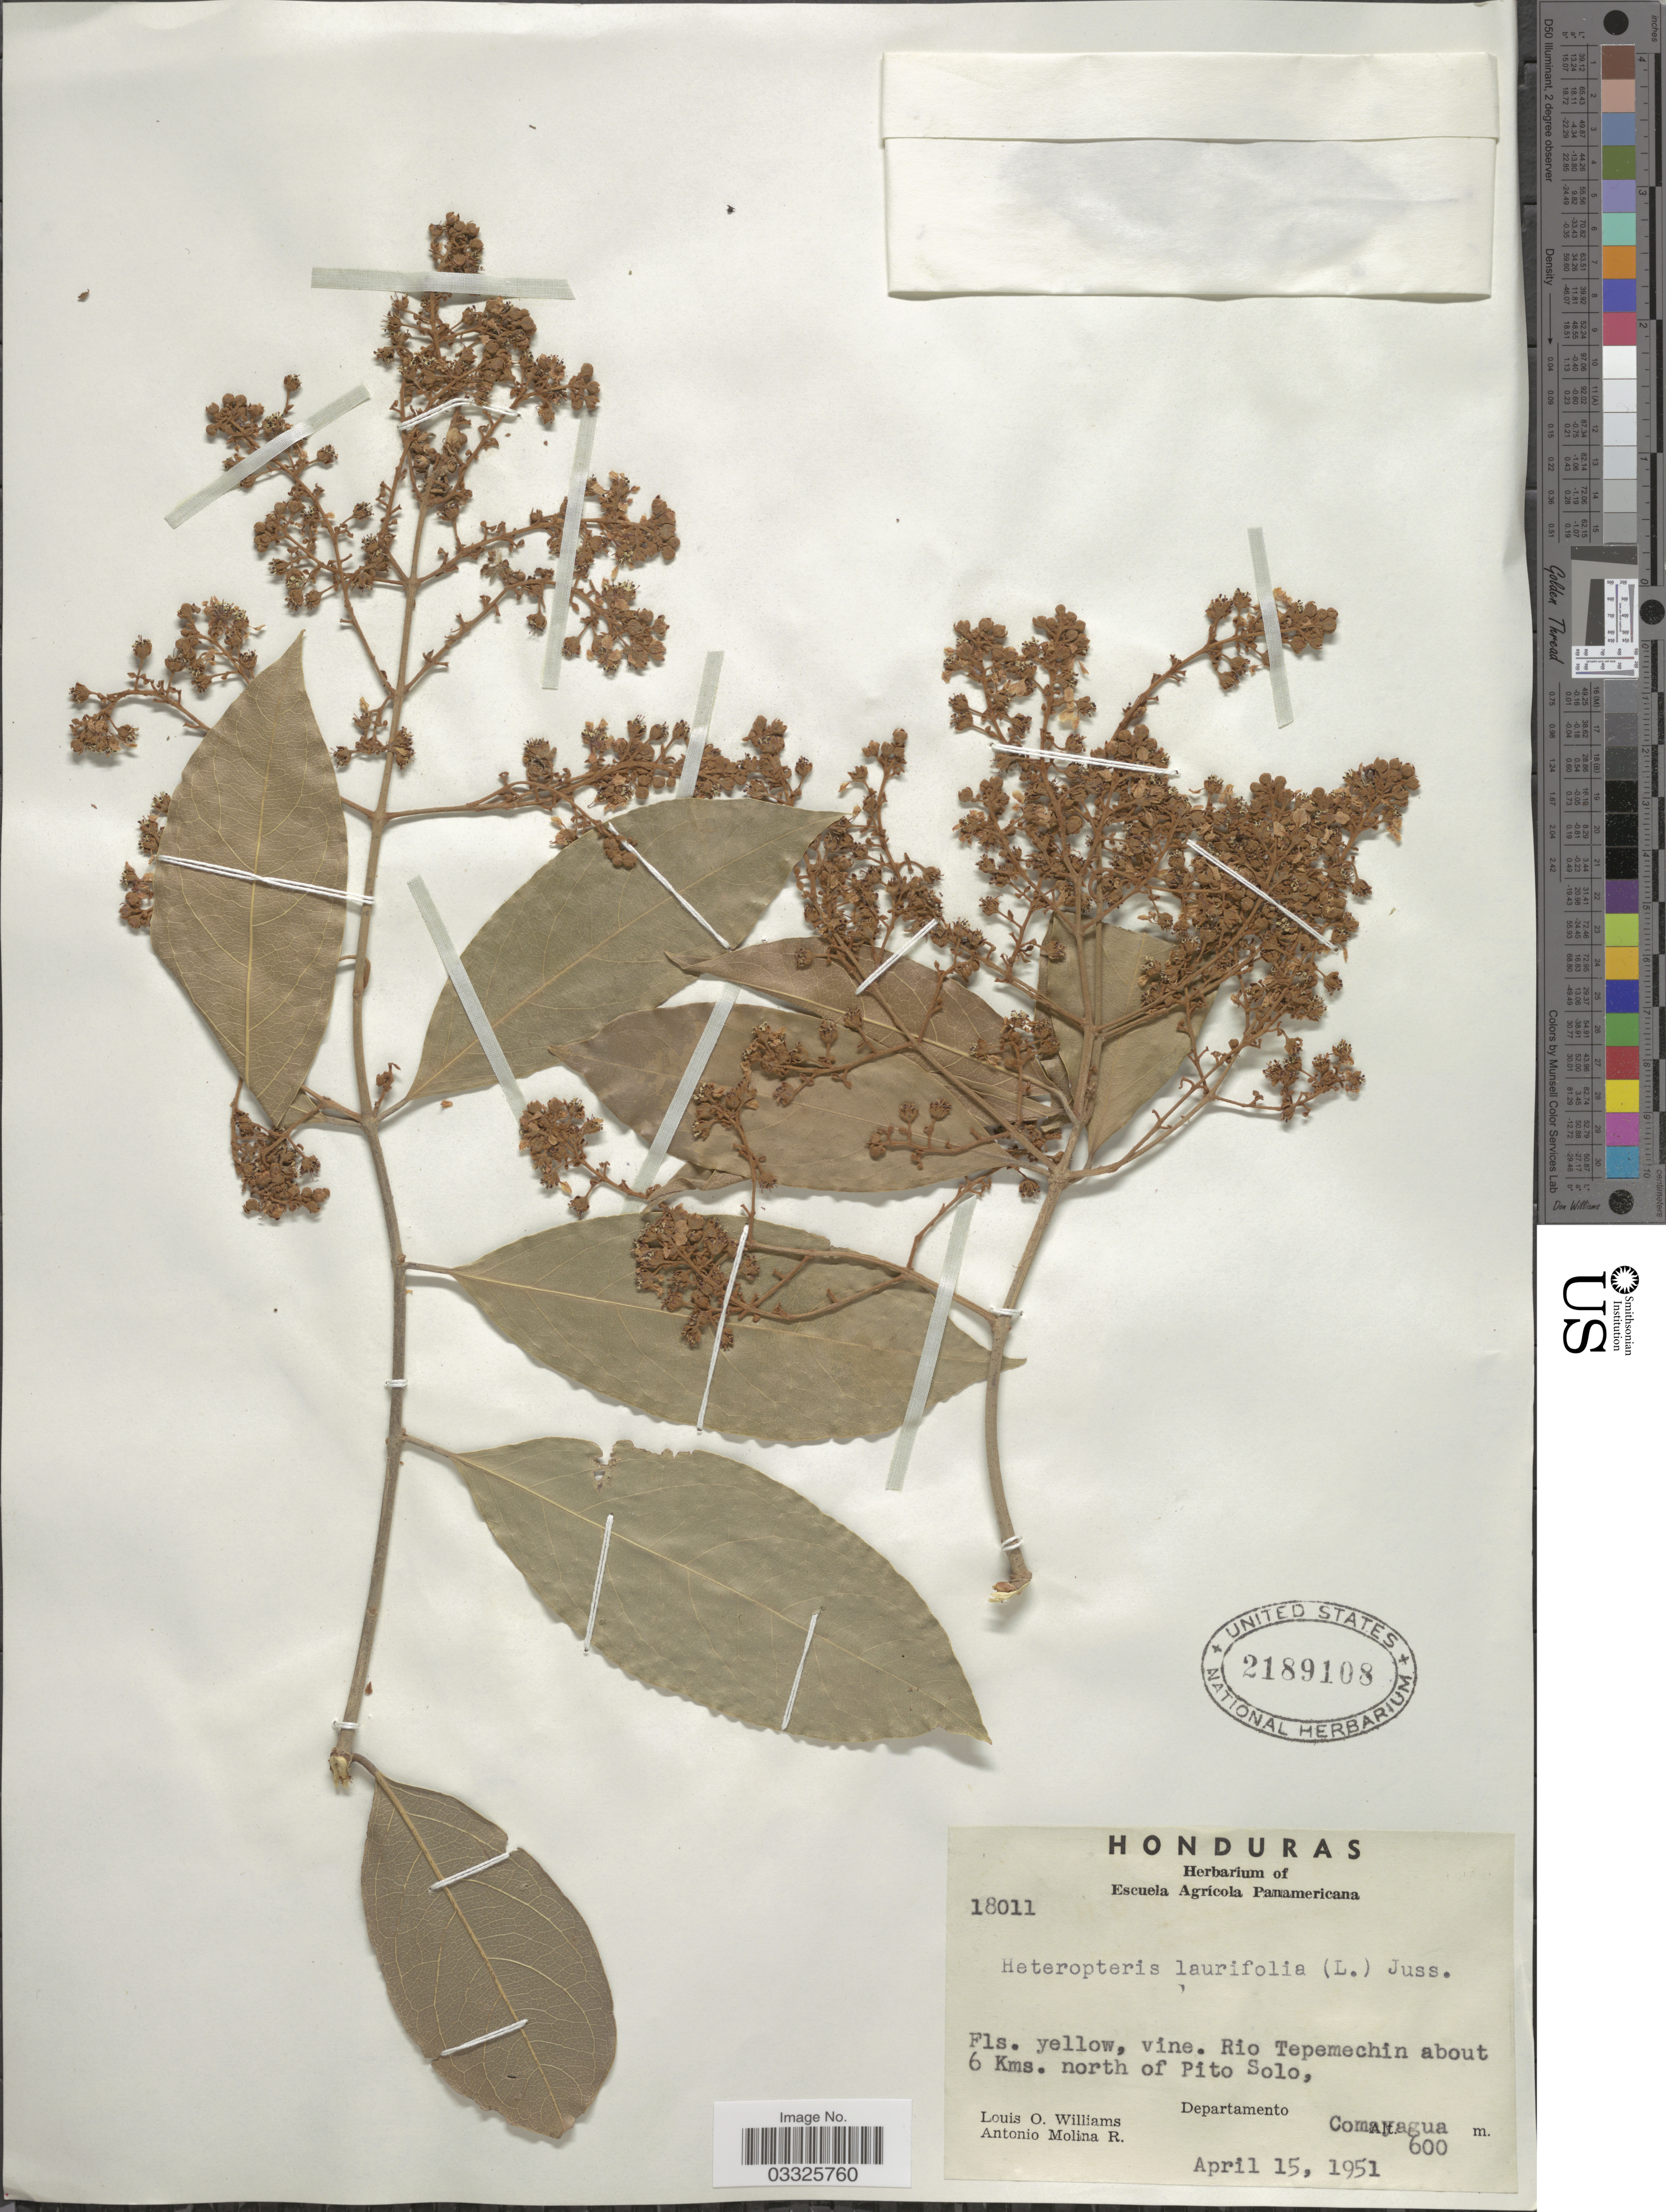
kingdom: Plantae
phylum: Tracheophyta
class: Magnoliopsida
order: Malpighiales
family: Malpighiaceae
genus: Heteropterys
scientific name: Heteropterys laurifolia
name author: (L.) A. Juss.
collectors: L. O. Williams & A. Molina R.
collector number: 18011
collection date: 1951-04-15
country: Honduras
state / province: Comayagua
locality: Rio Tepemechin about 6 Kms. north of Pito Solo, Departamento Comayagua.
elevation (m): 600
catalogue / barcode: US 2189108